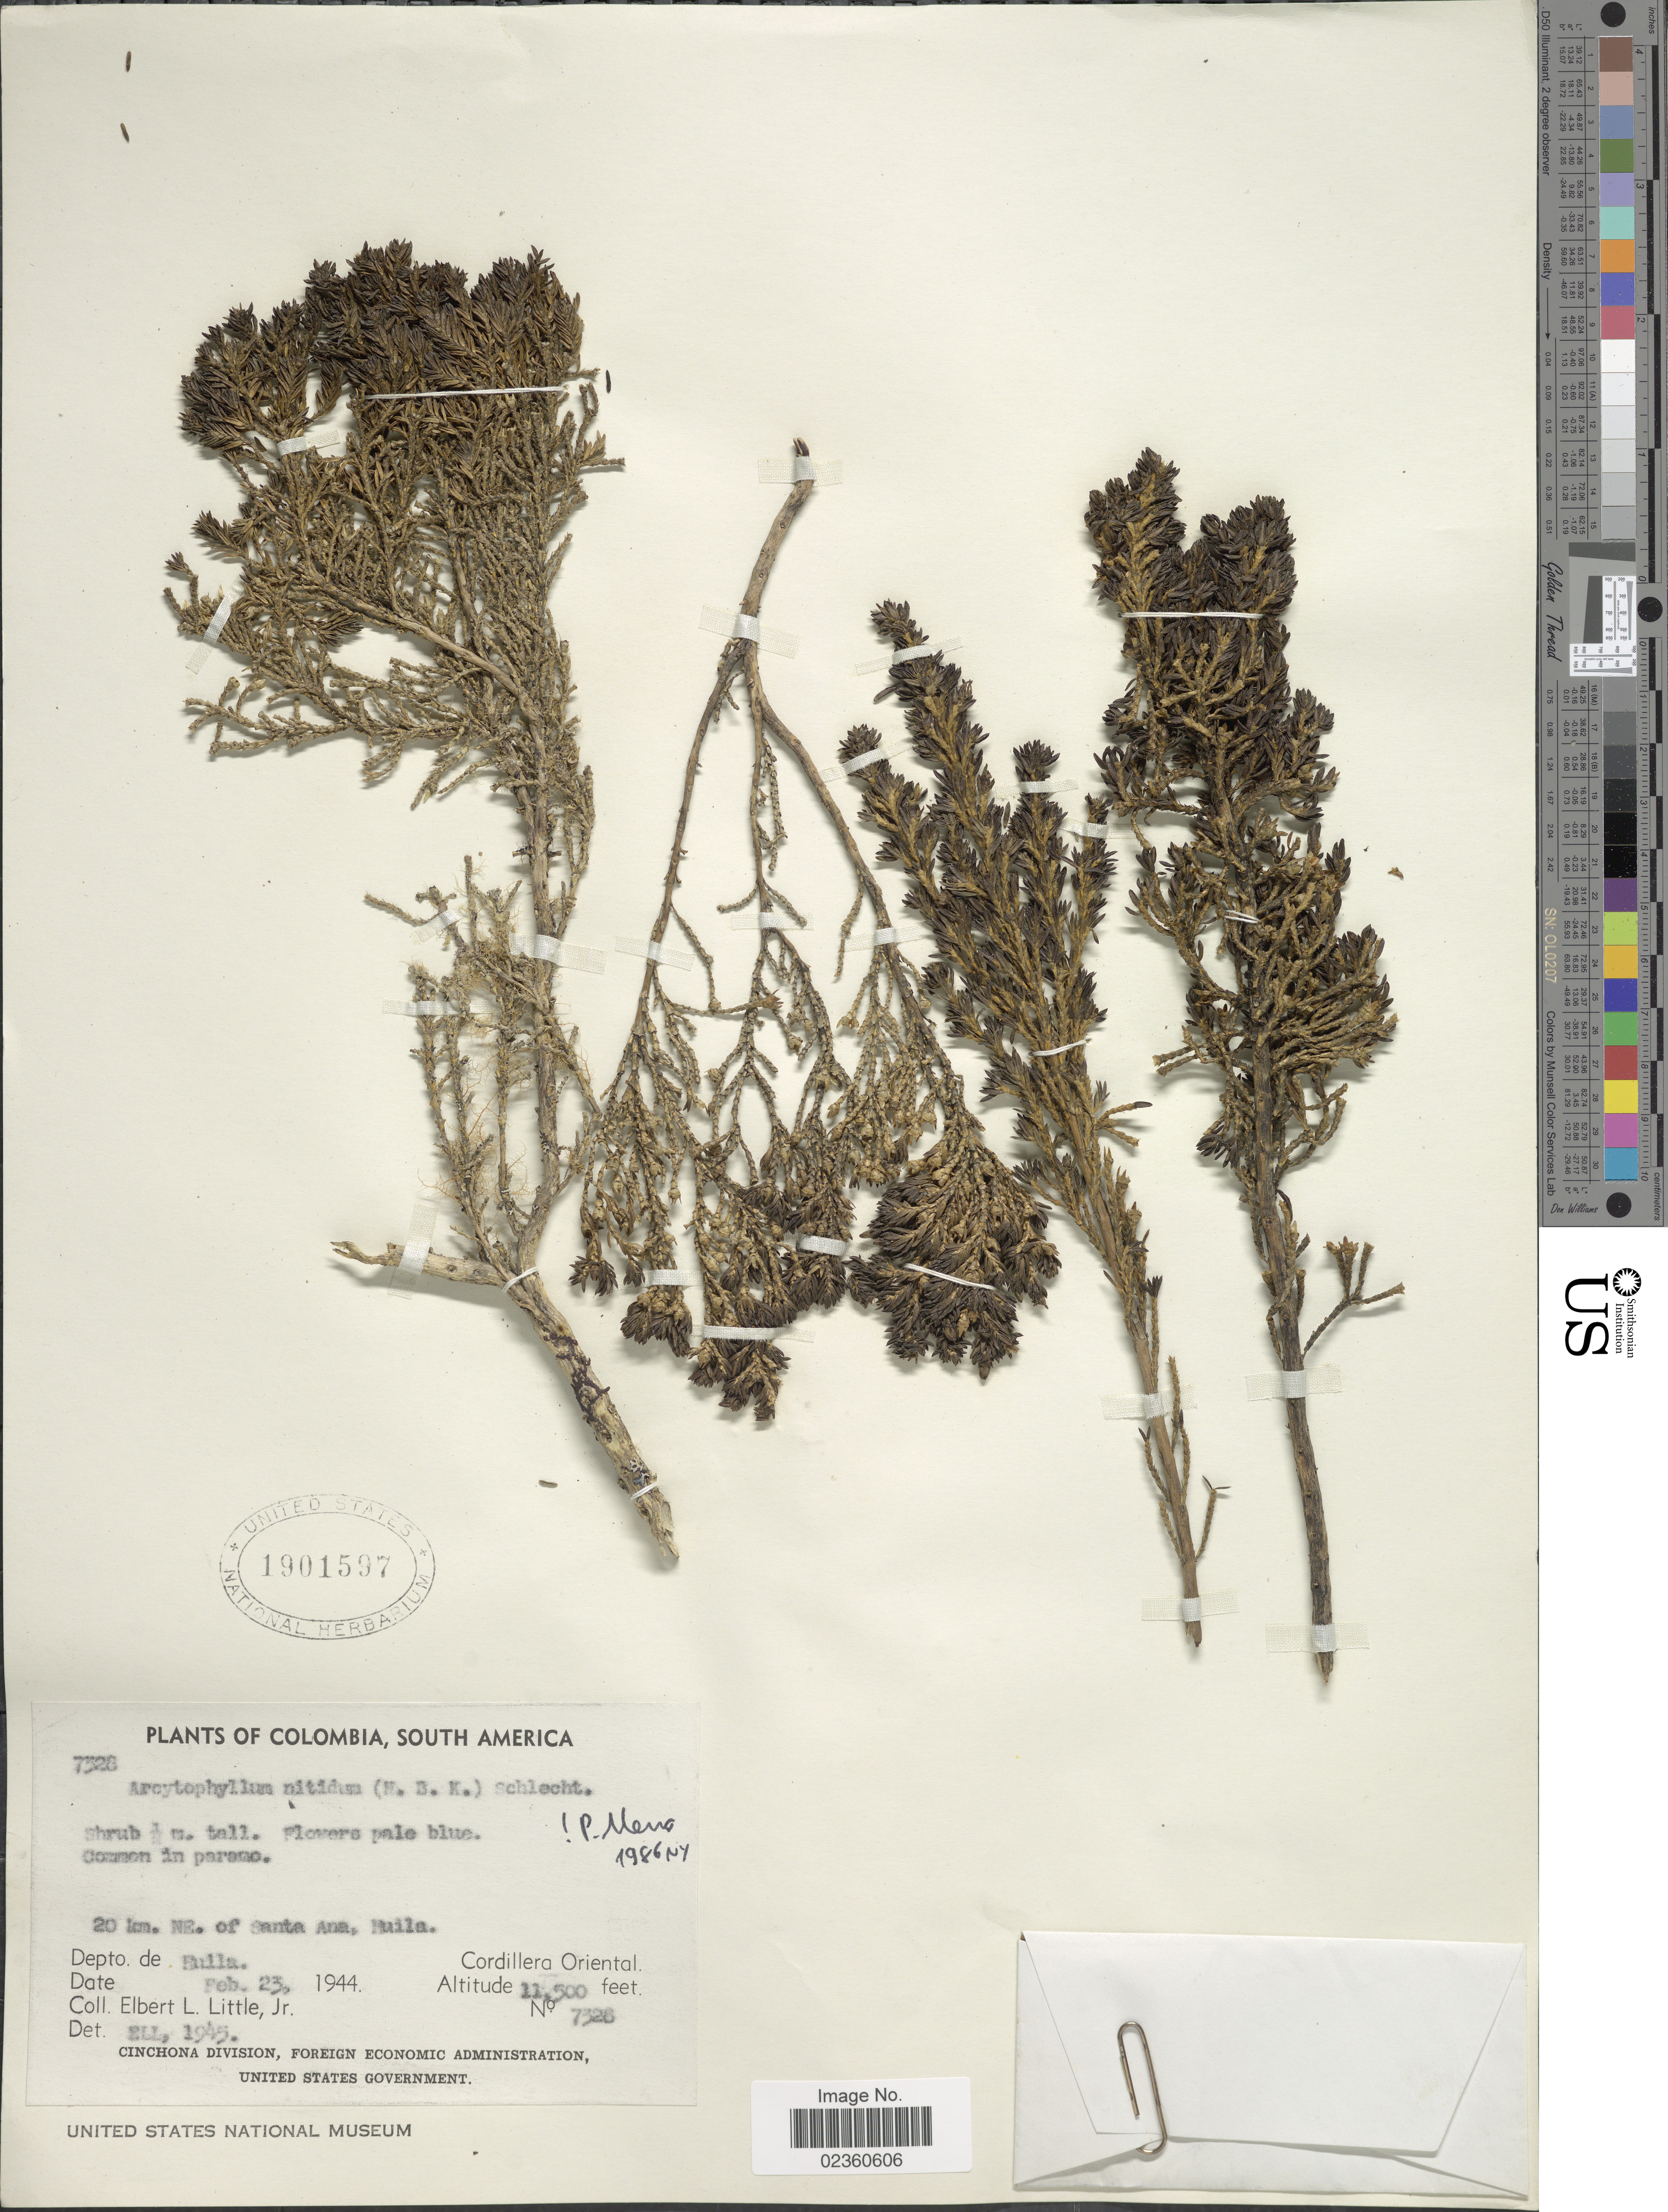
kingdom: Plantae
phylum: Tracheophyta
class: Magnoliopsida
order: Gentianales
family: Rubiaceae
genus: Arcytophyllum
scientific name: Arcytophyllum nitidum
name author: (Kunth) Schltdl.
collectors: E. L. Little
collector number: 7326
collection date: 1944-02-23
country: Colombia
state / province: Huila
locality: Common in paramo, 20 km NE of Santa Ana, Huila, Depto de Huila, Cordillera Oriental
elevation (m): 3505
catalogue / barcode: US 1901597